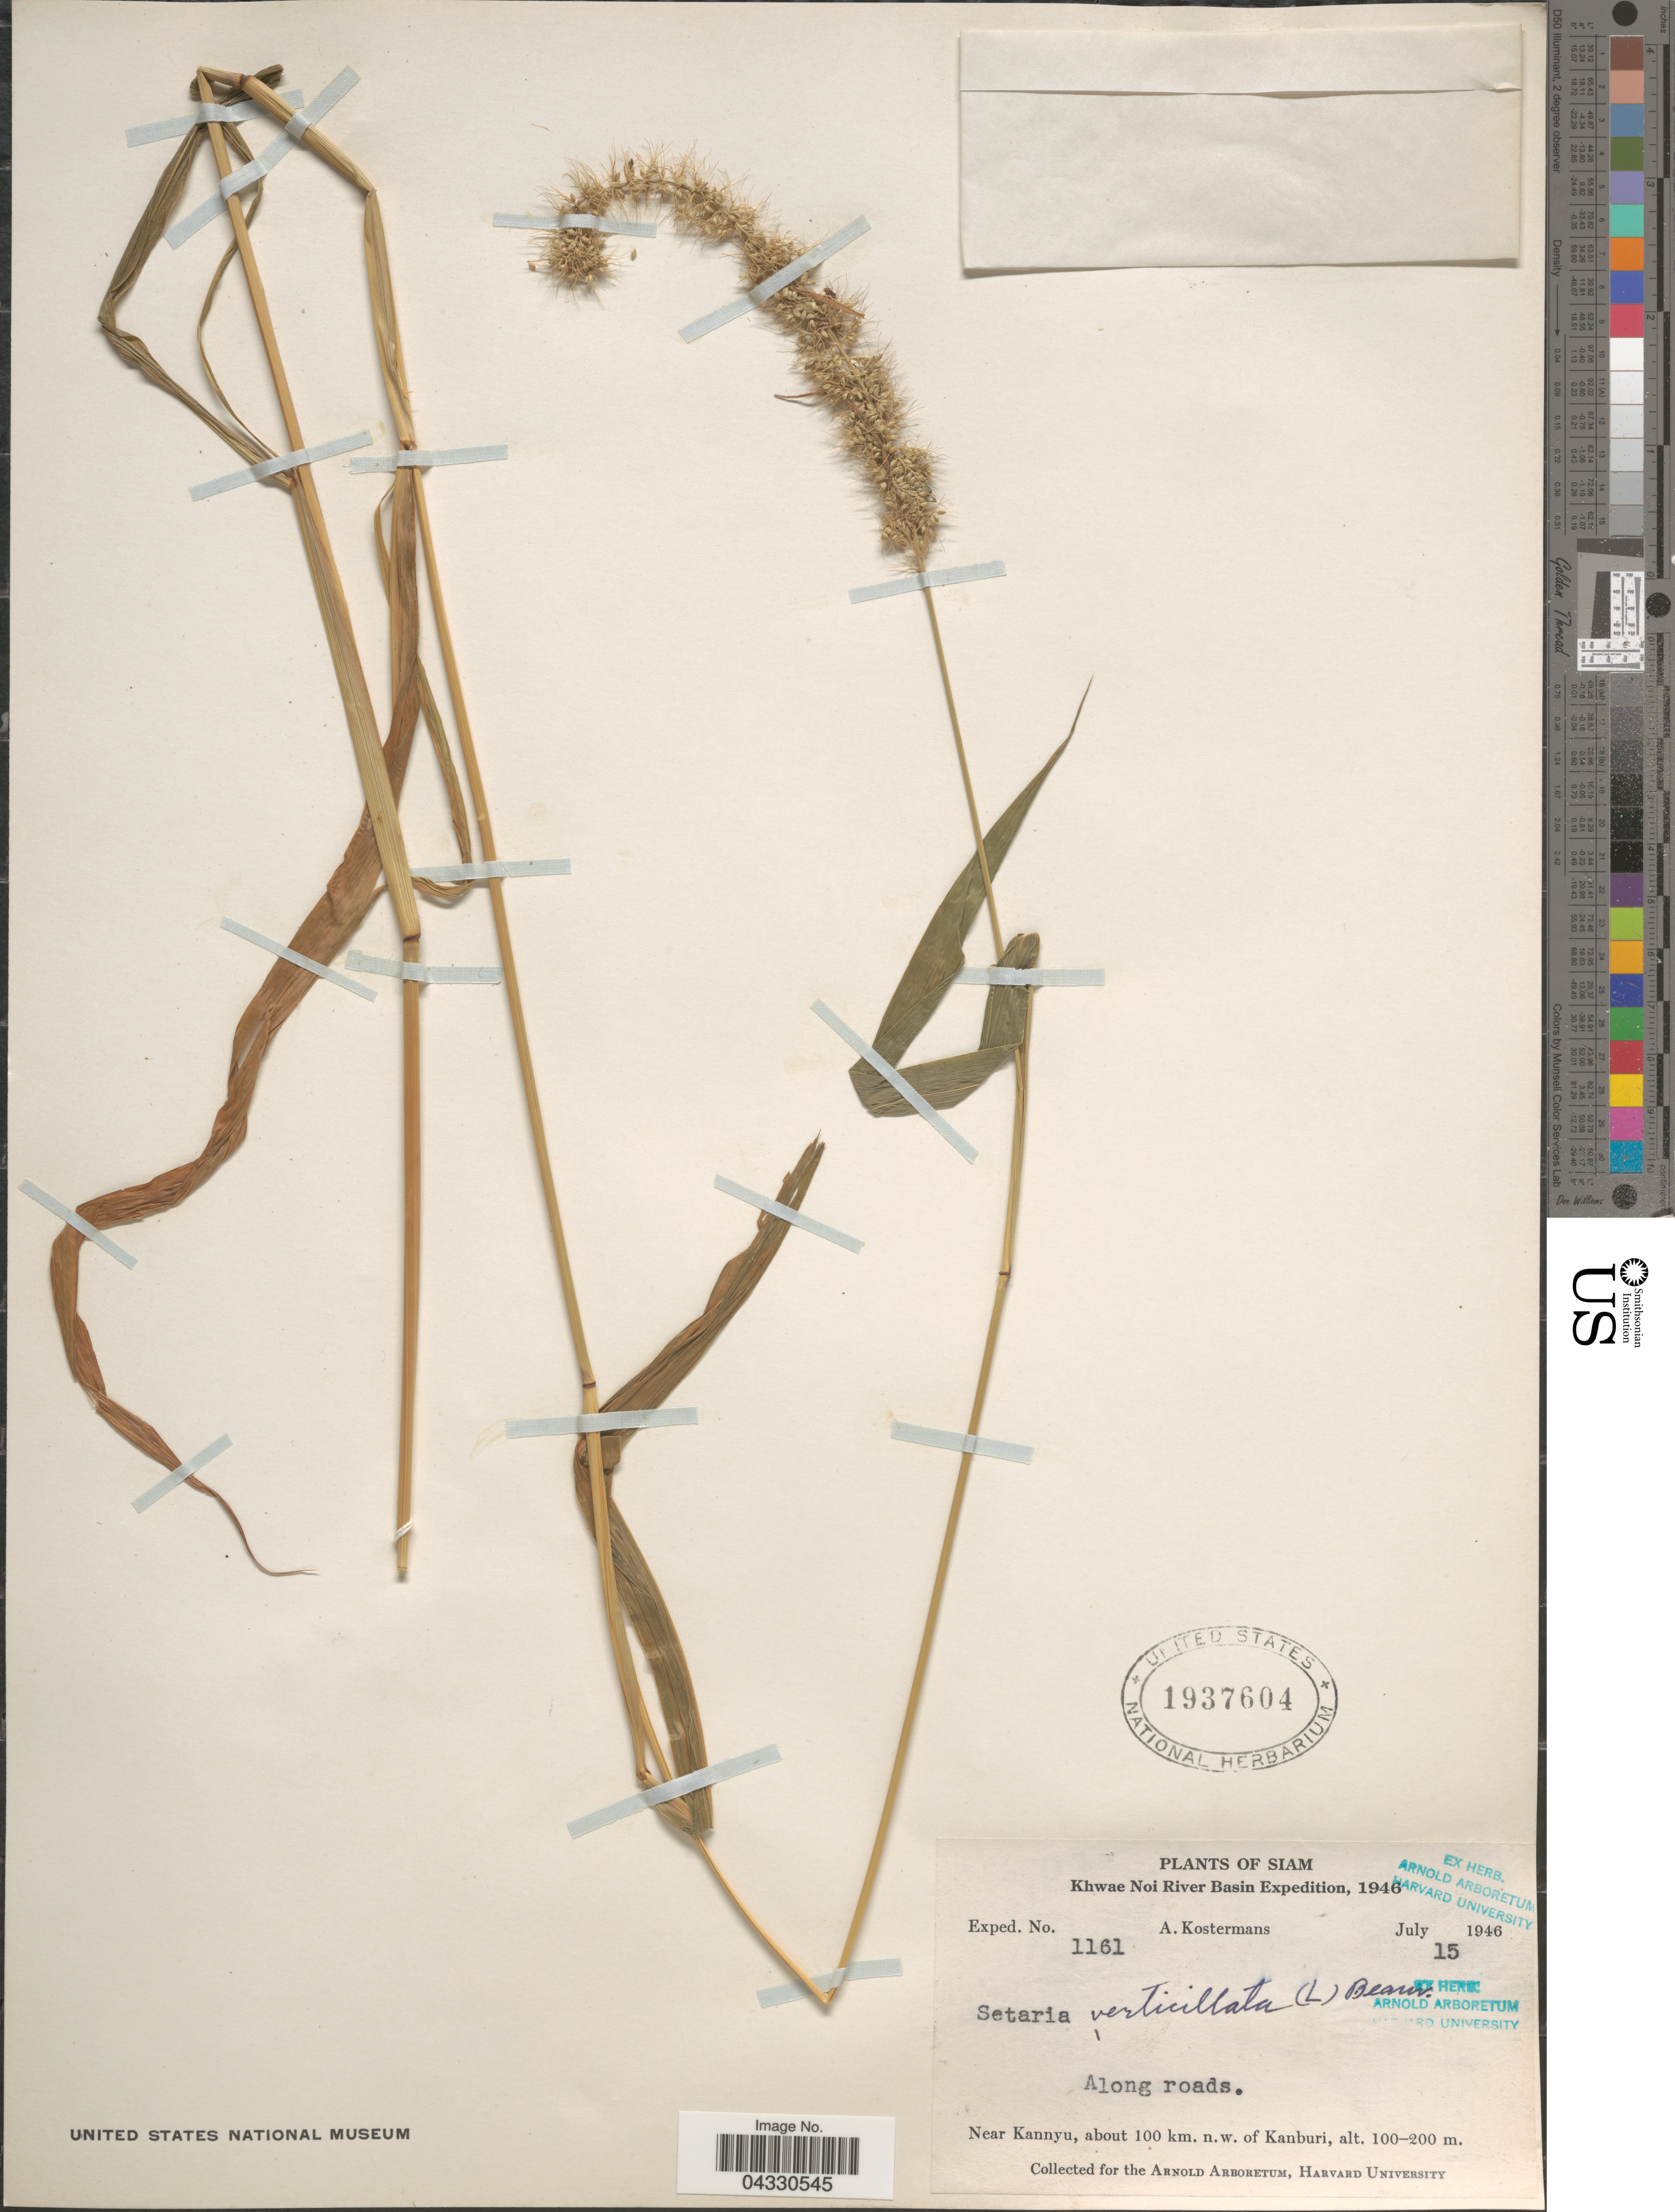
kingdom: Plantae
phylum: Tracheophyta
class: Liliopsida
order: Poales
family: Poaceae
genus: Setaria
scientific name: Setaria verticillata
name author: (L.) P. Beauv.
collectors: A. J. G. Kostermans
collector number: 1161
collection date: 1946-07-15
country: Thailand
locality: Siam. Khwae Noi River Basin Expedition, 1946. Along roads. Near Kannyu, about 100 km. n.w. of Kanburi.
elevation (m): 100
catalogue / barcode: US 1937604